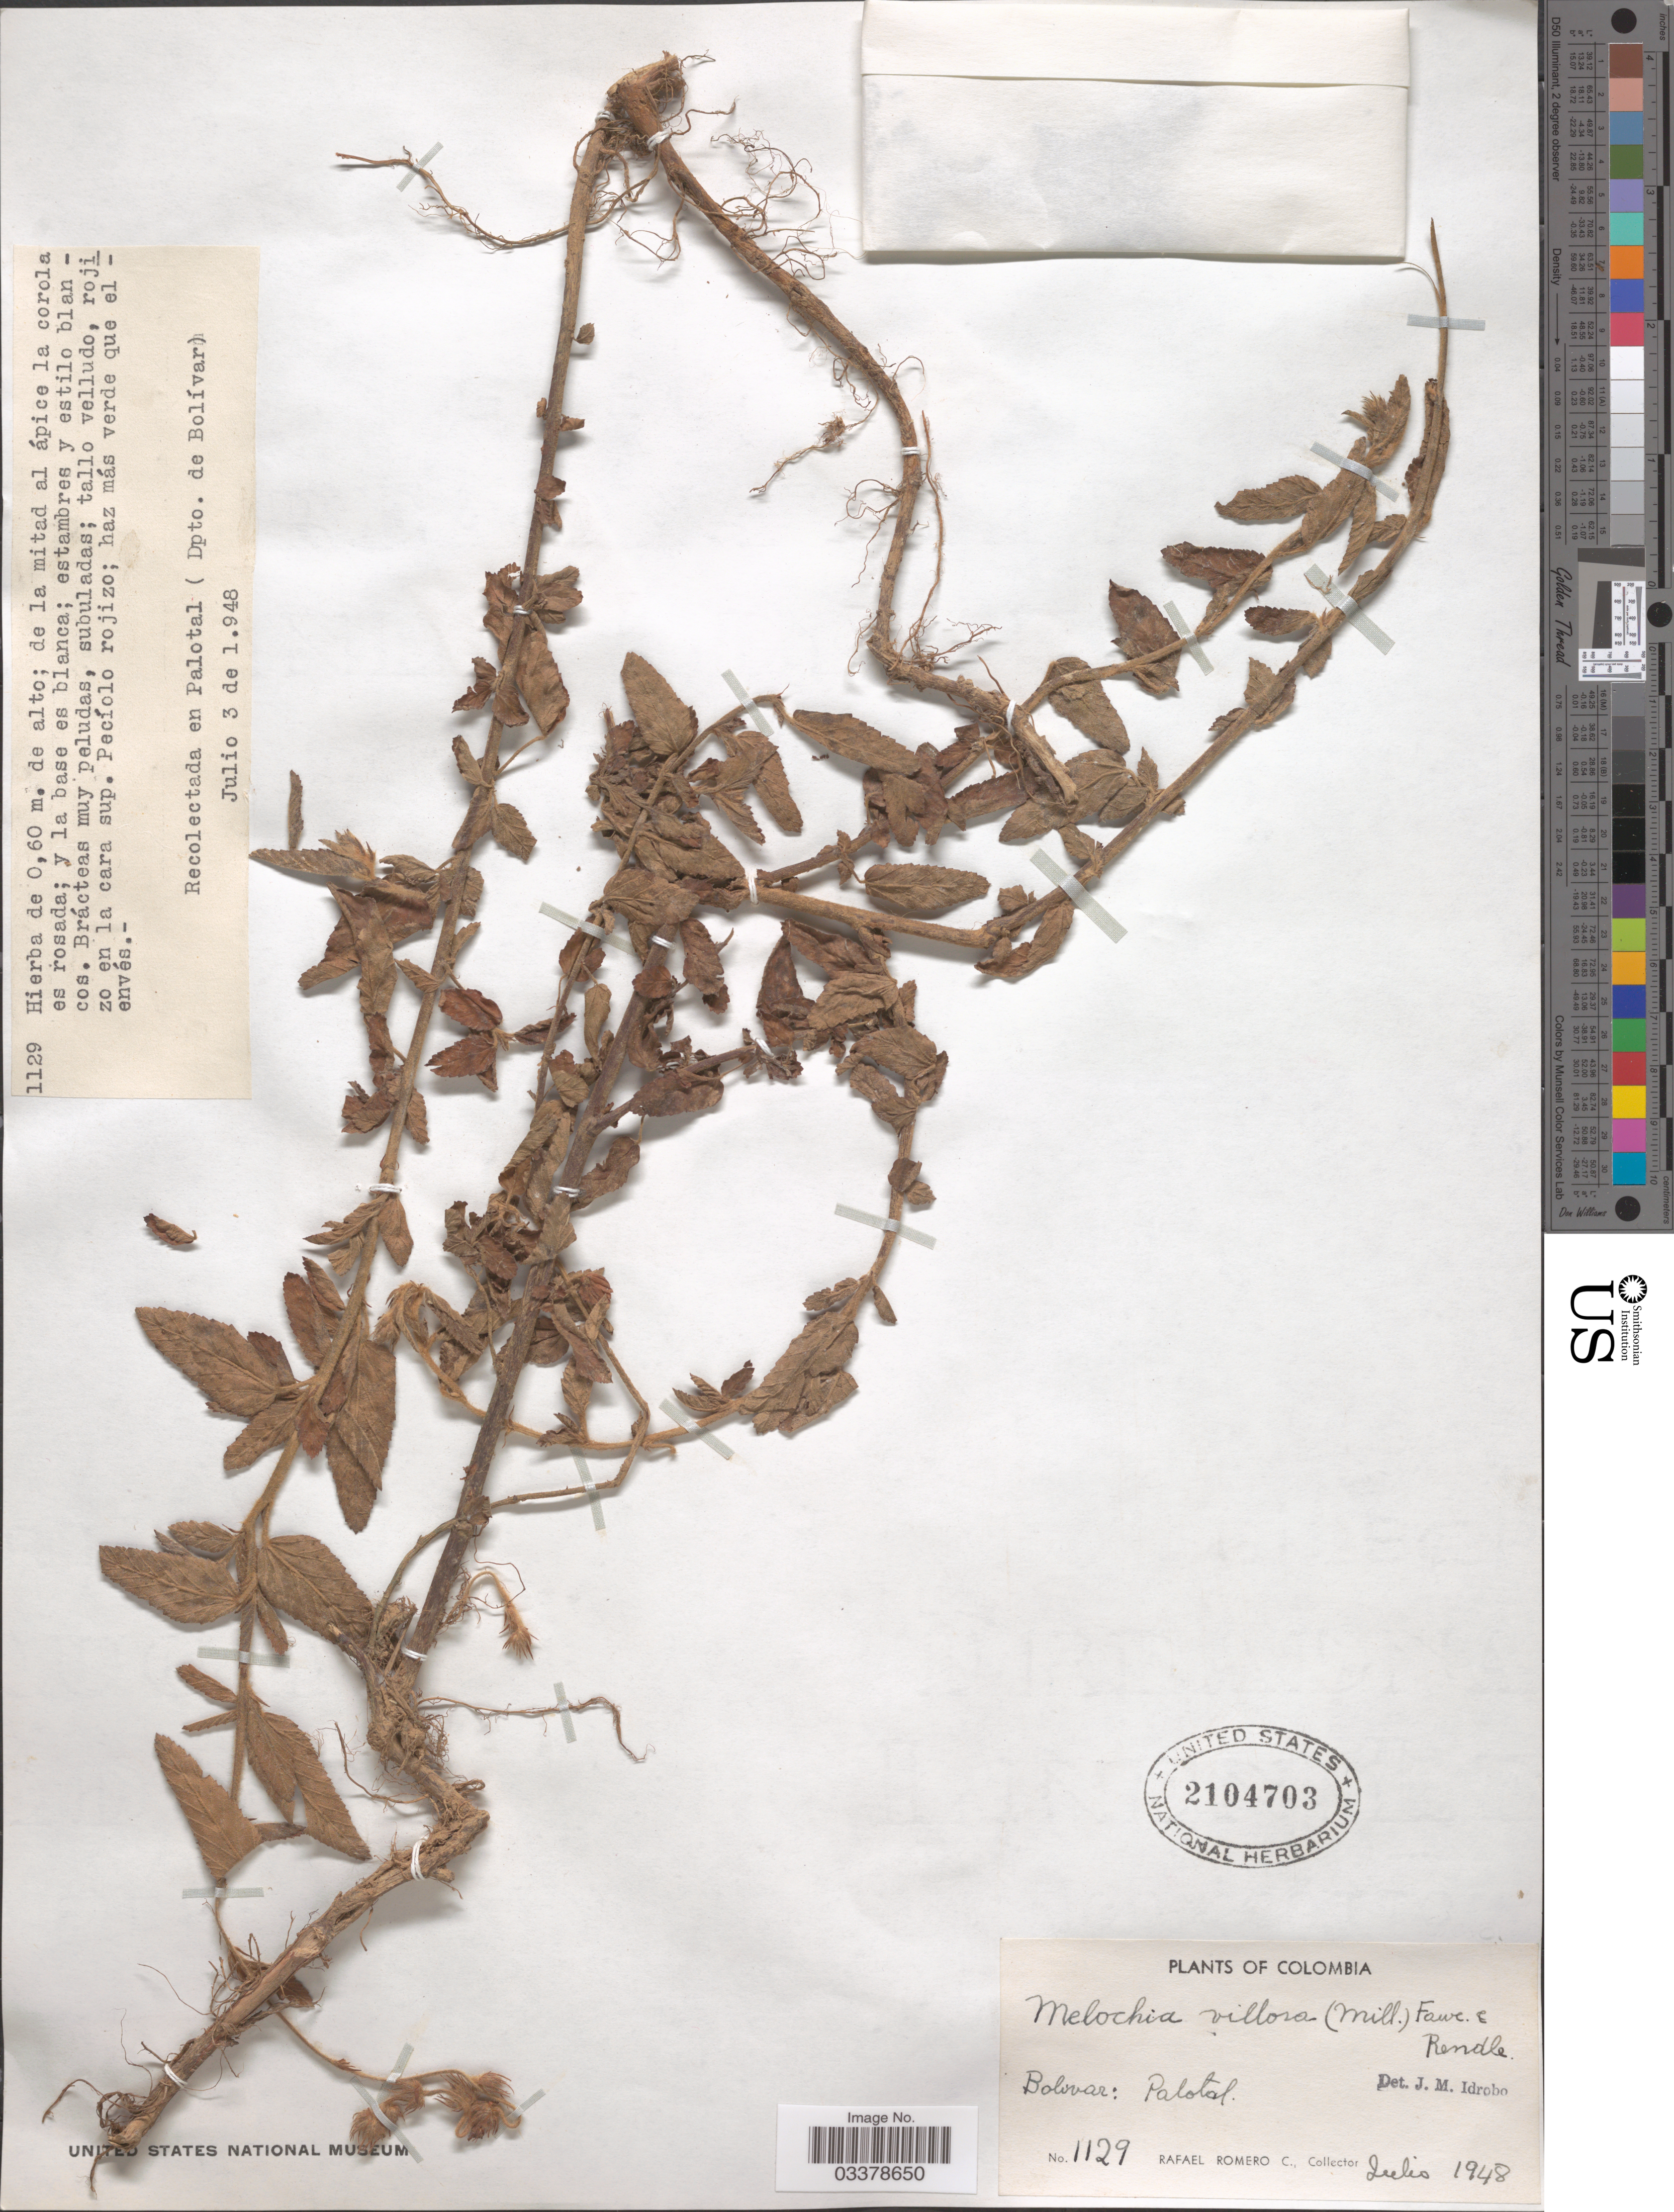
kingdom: Plantae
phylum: Tracheophyta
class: Magnoliopsida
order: Malvales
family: Malvaceae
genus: Melochia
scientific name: Melochia spicata var. spicata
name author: (L.) Fryxell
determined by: Dorr, L. J., (BOT), Smithsonian Institution - National Museum of Natural History (UNITED STATES)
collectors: R. Romero Castañeda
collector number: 1129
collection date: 1948-07-03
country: Colombia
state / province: Bolívar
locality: Palotal (Dpto. de Bolívar).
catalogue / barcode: US 2104703